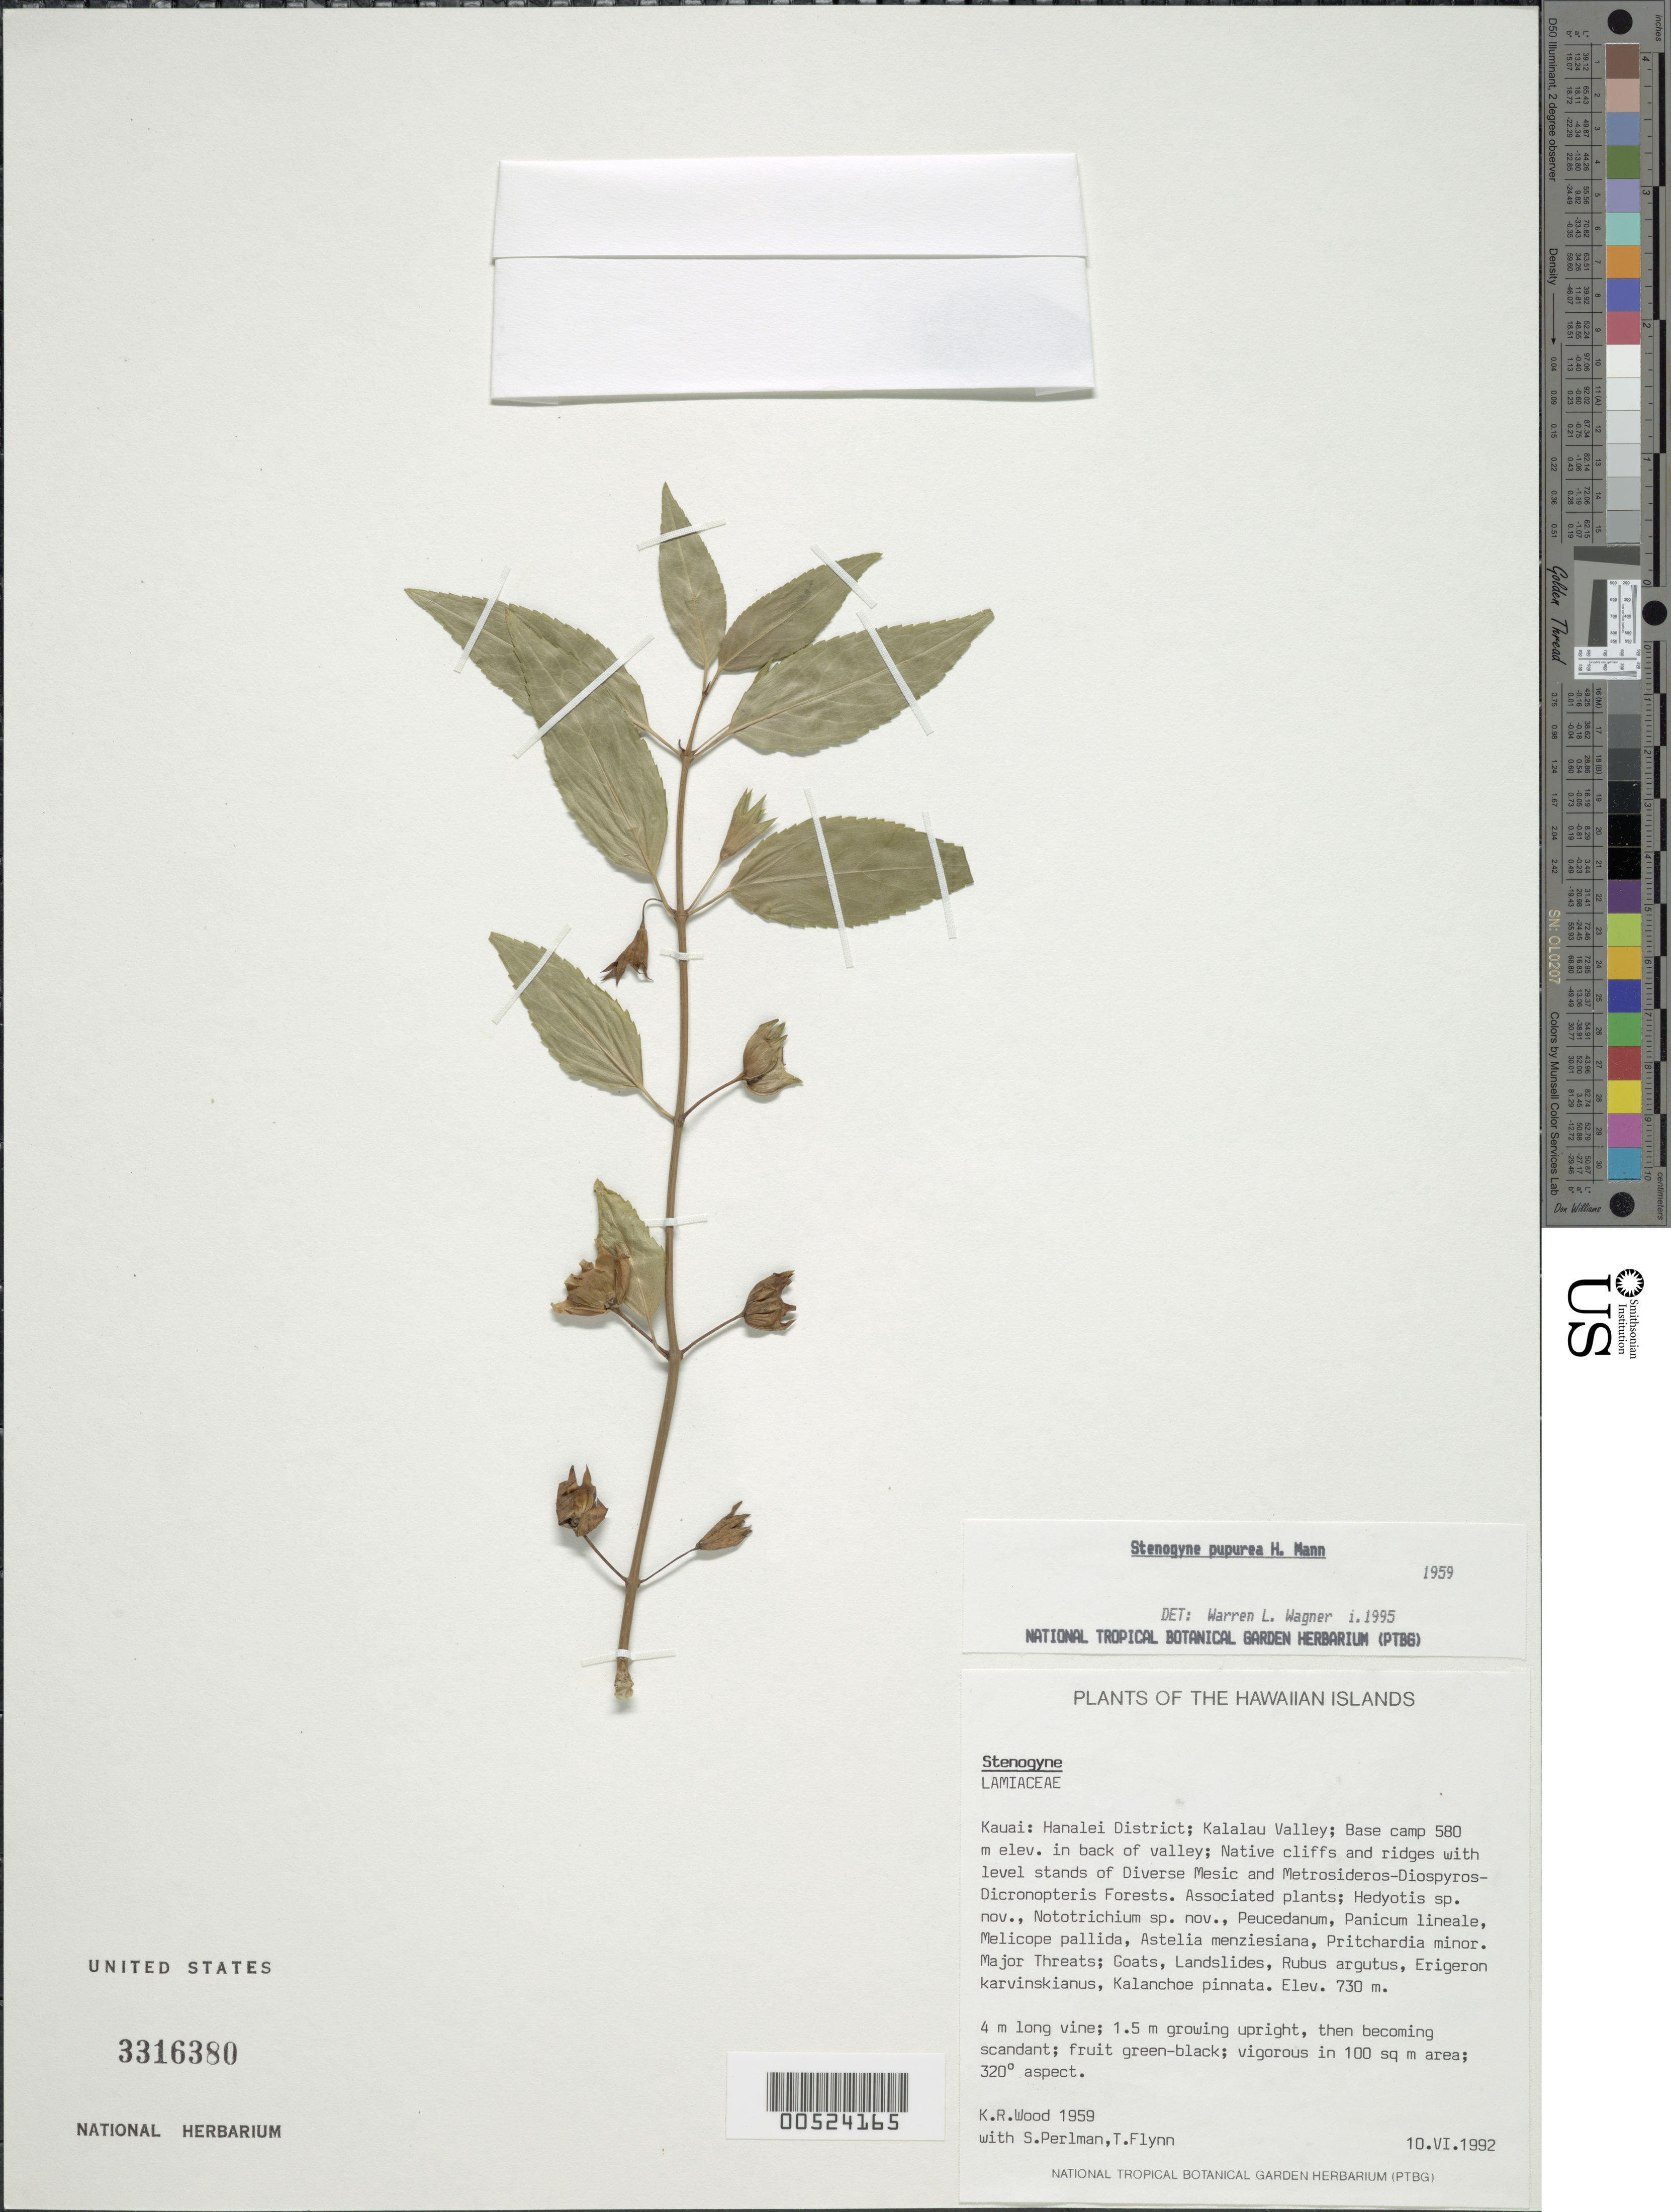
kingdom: Plantae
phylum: Tracheophyta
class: Magnoliopsida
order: Lamiales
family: Lamiaceae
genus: Stenogyne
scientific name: Stenogyne purpurea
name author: H. Mann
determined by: Wagner, W. L., (BOT), Smithsonian Institution - National Museum of Natural History (UNITED STATES)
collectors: K. R. Wood, S. P. Perlman & T. W. Flynn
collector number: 1959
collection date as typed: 10 Jun 1992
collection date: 1992-06-10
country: United States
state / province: Hawaii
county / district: Kauai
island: Kaua'i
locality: Hanalei Dist, Kalalau Valley, base camp in back of valley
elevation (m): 580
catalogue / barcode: US 3316380